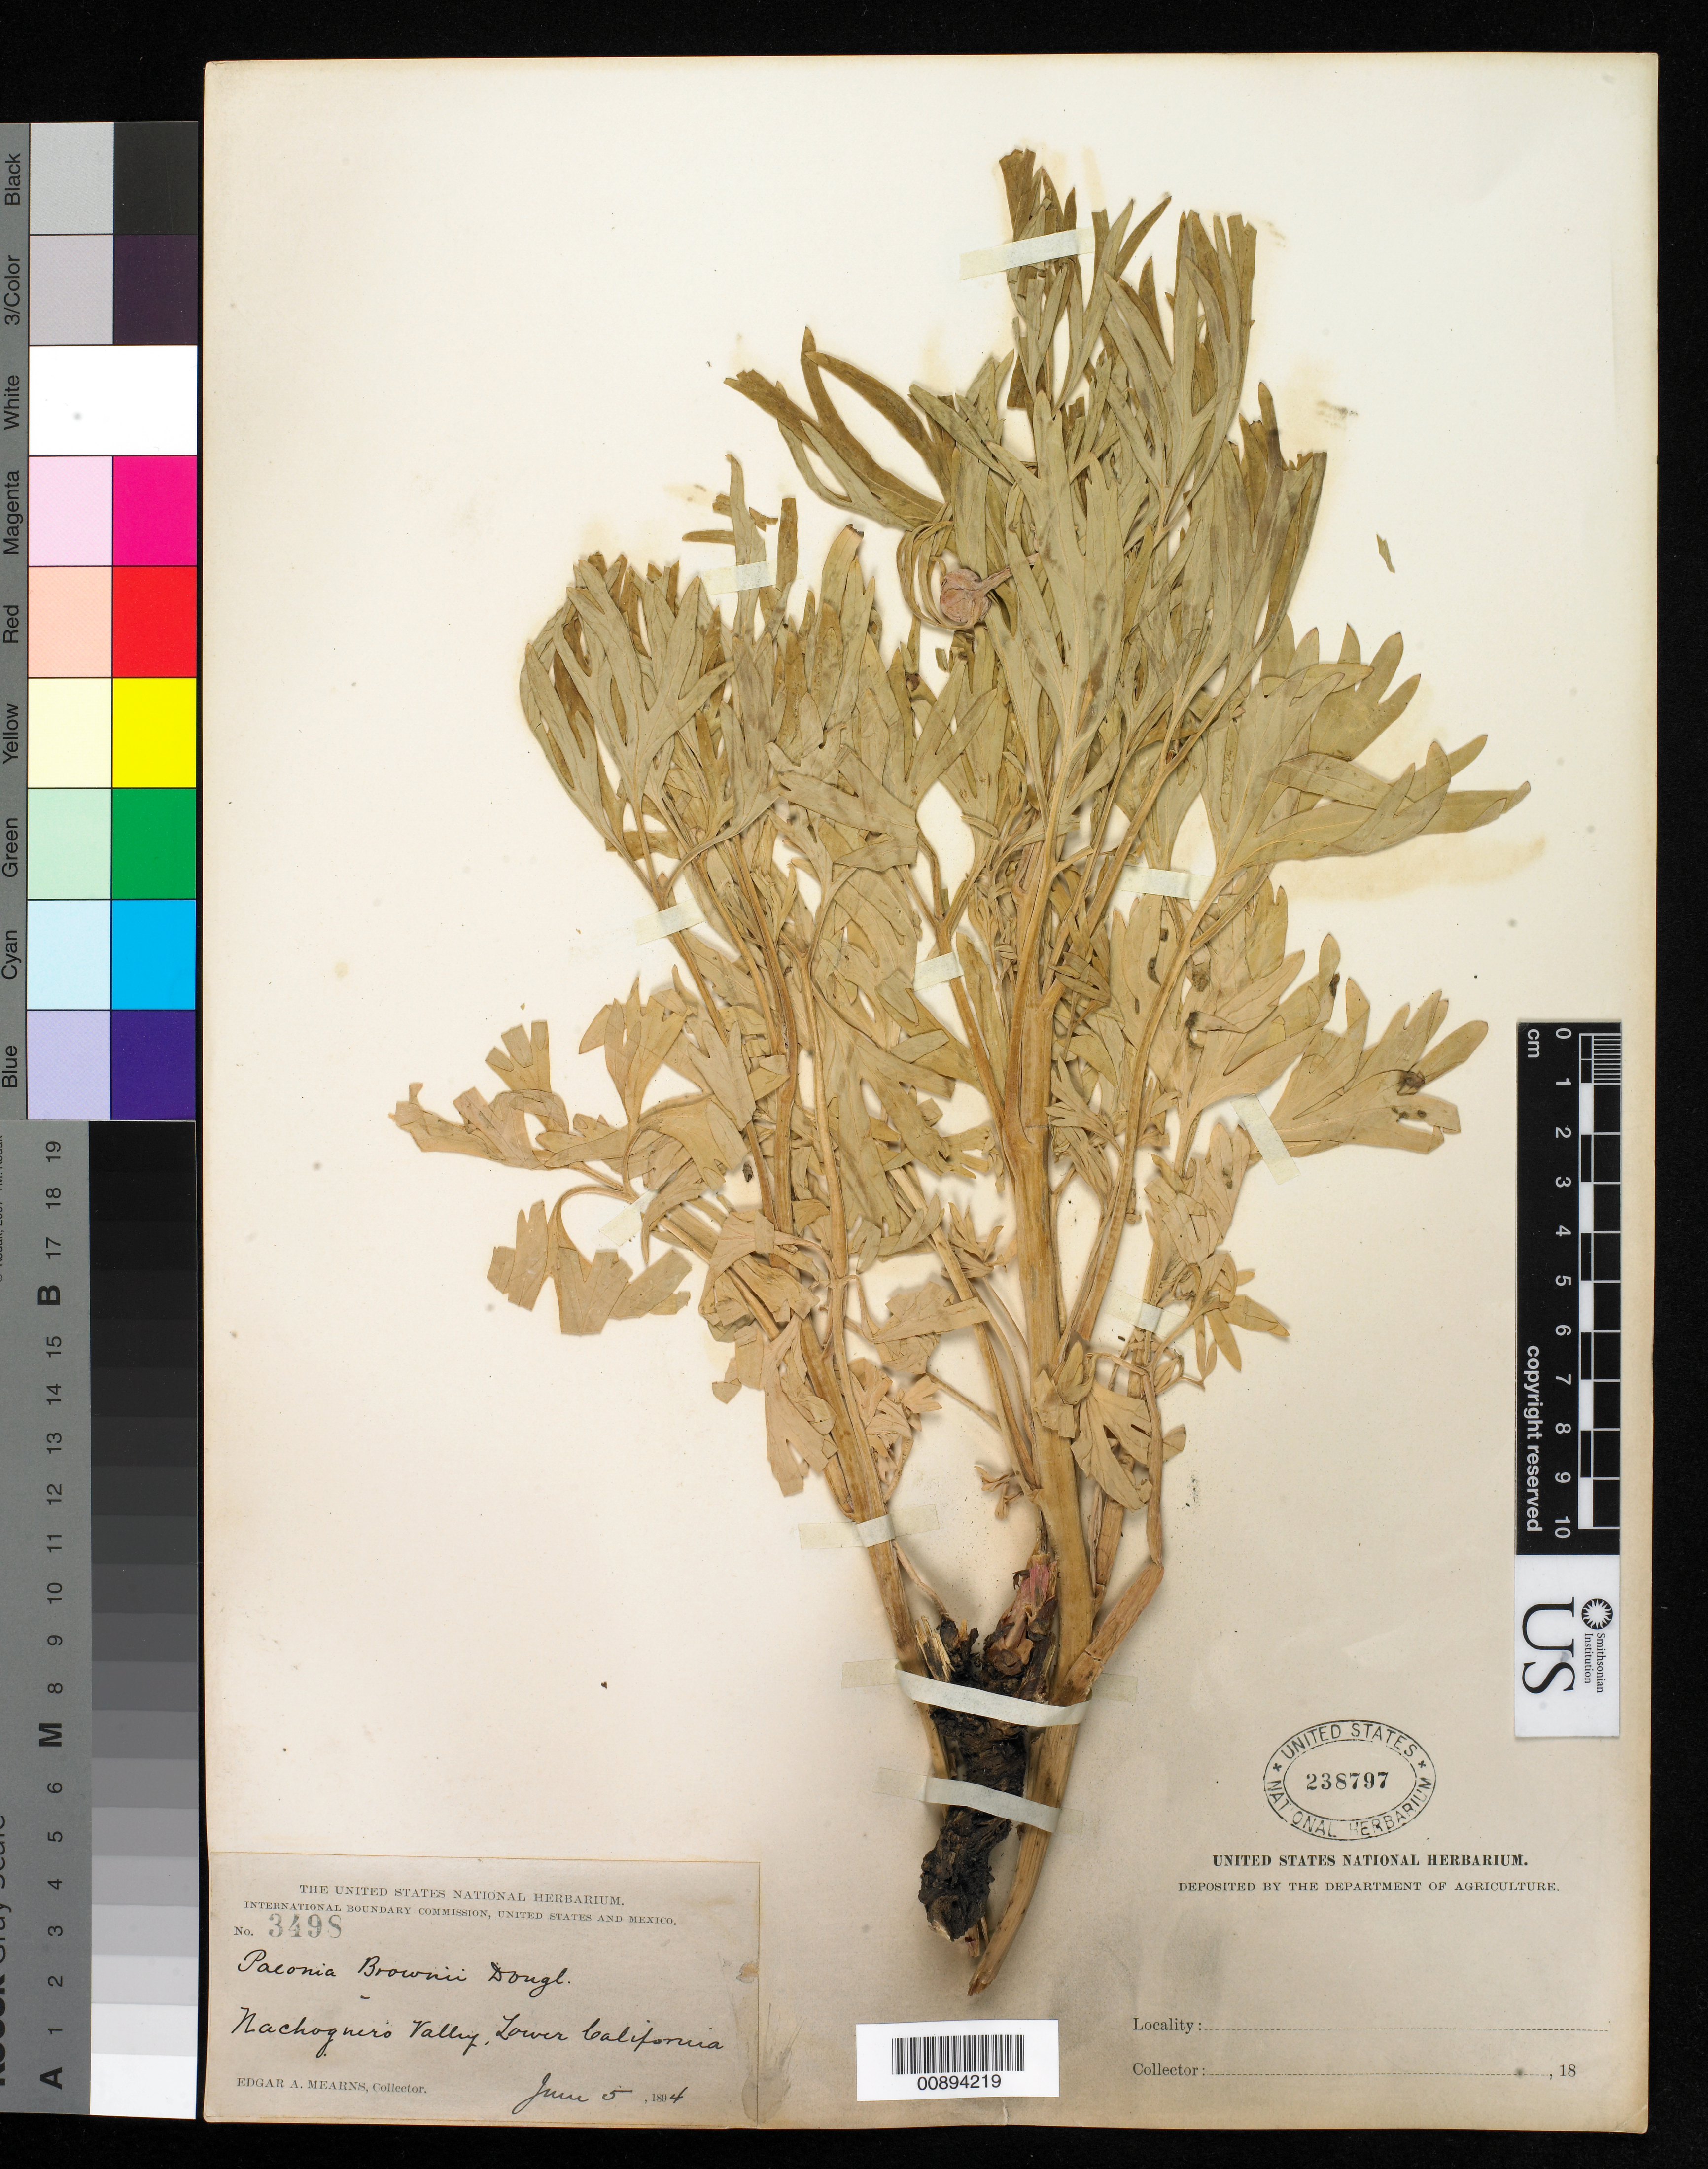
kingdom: Plantae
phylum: Tracheophyta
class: Magnoliopsida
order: Saxifragales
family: Paeoniaceae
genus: Paeonia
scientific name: Paeonia brownii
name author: Douglas ex Hook.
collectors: E. A. Mearns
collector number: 3498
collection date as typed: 05 Jun 1894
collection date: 1894-06-05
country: Mexico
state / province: Baja California Norte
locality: Nachoguero Valley, Baja California.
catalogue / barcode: US 238797